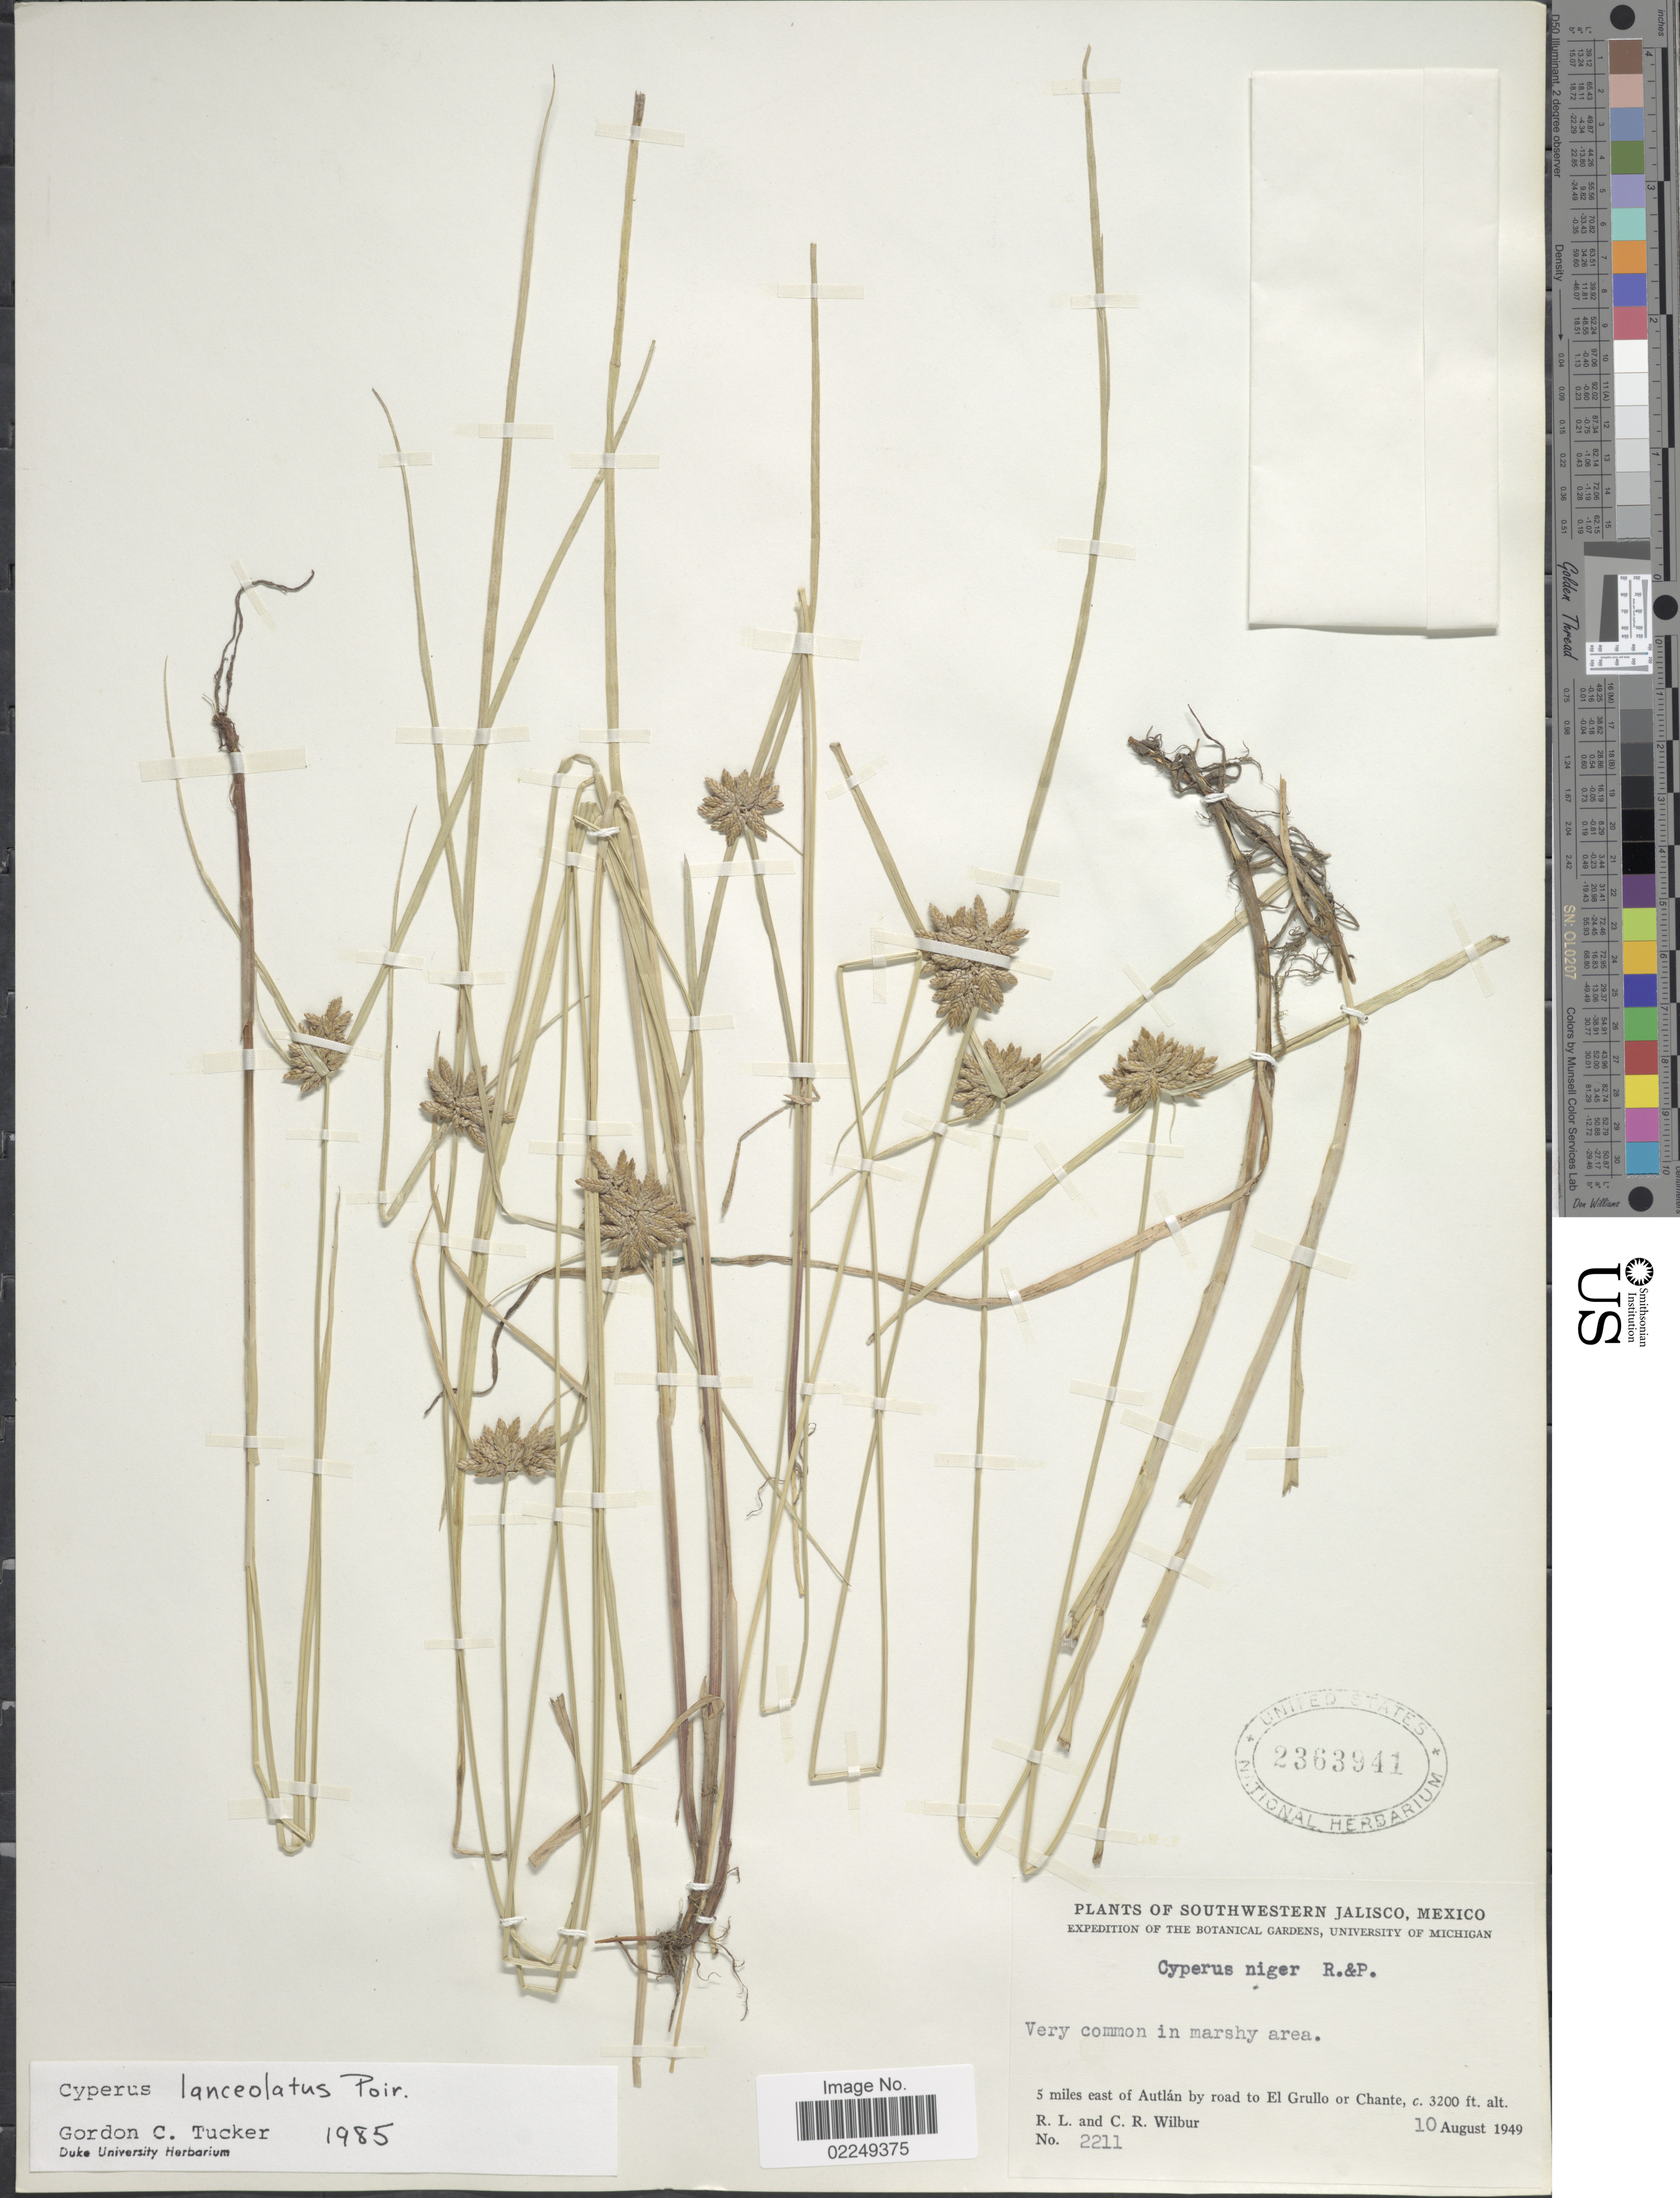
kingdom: Plantae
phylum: Tracheophyta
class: Liliopsida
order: Poales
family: Cyperaceae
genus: Cyperus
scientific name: Cyperus lanceolatus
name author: Poir.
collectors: R. L. Wilbur & C. Wilbur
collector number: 2211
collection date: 1949-08-10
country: Mexico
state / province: Jalisco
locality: Southwestern Jalisco, Mexico, 5 miles east of Autlan by road to El Grullo or Chante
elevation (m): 975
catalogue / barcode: US 2363941